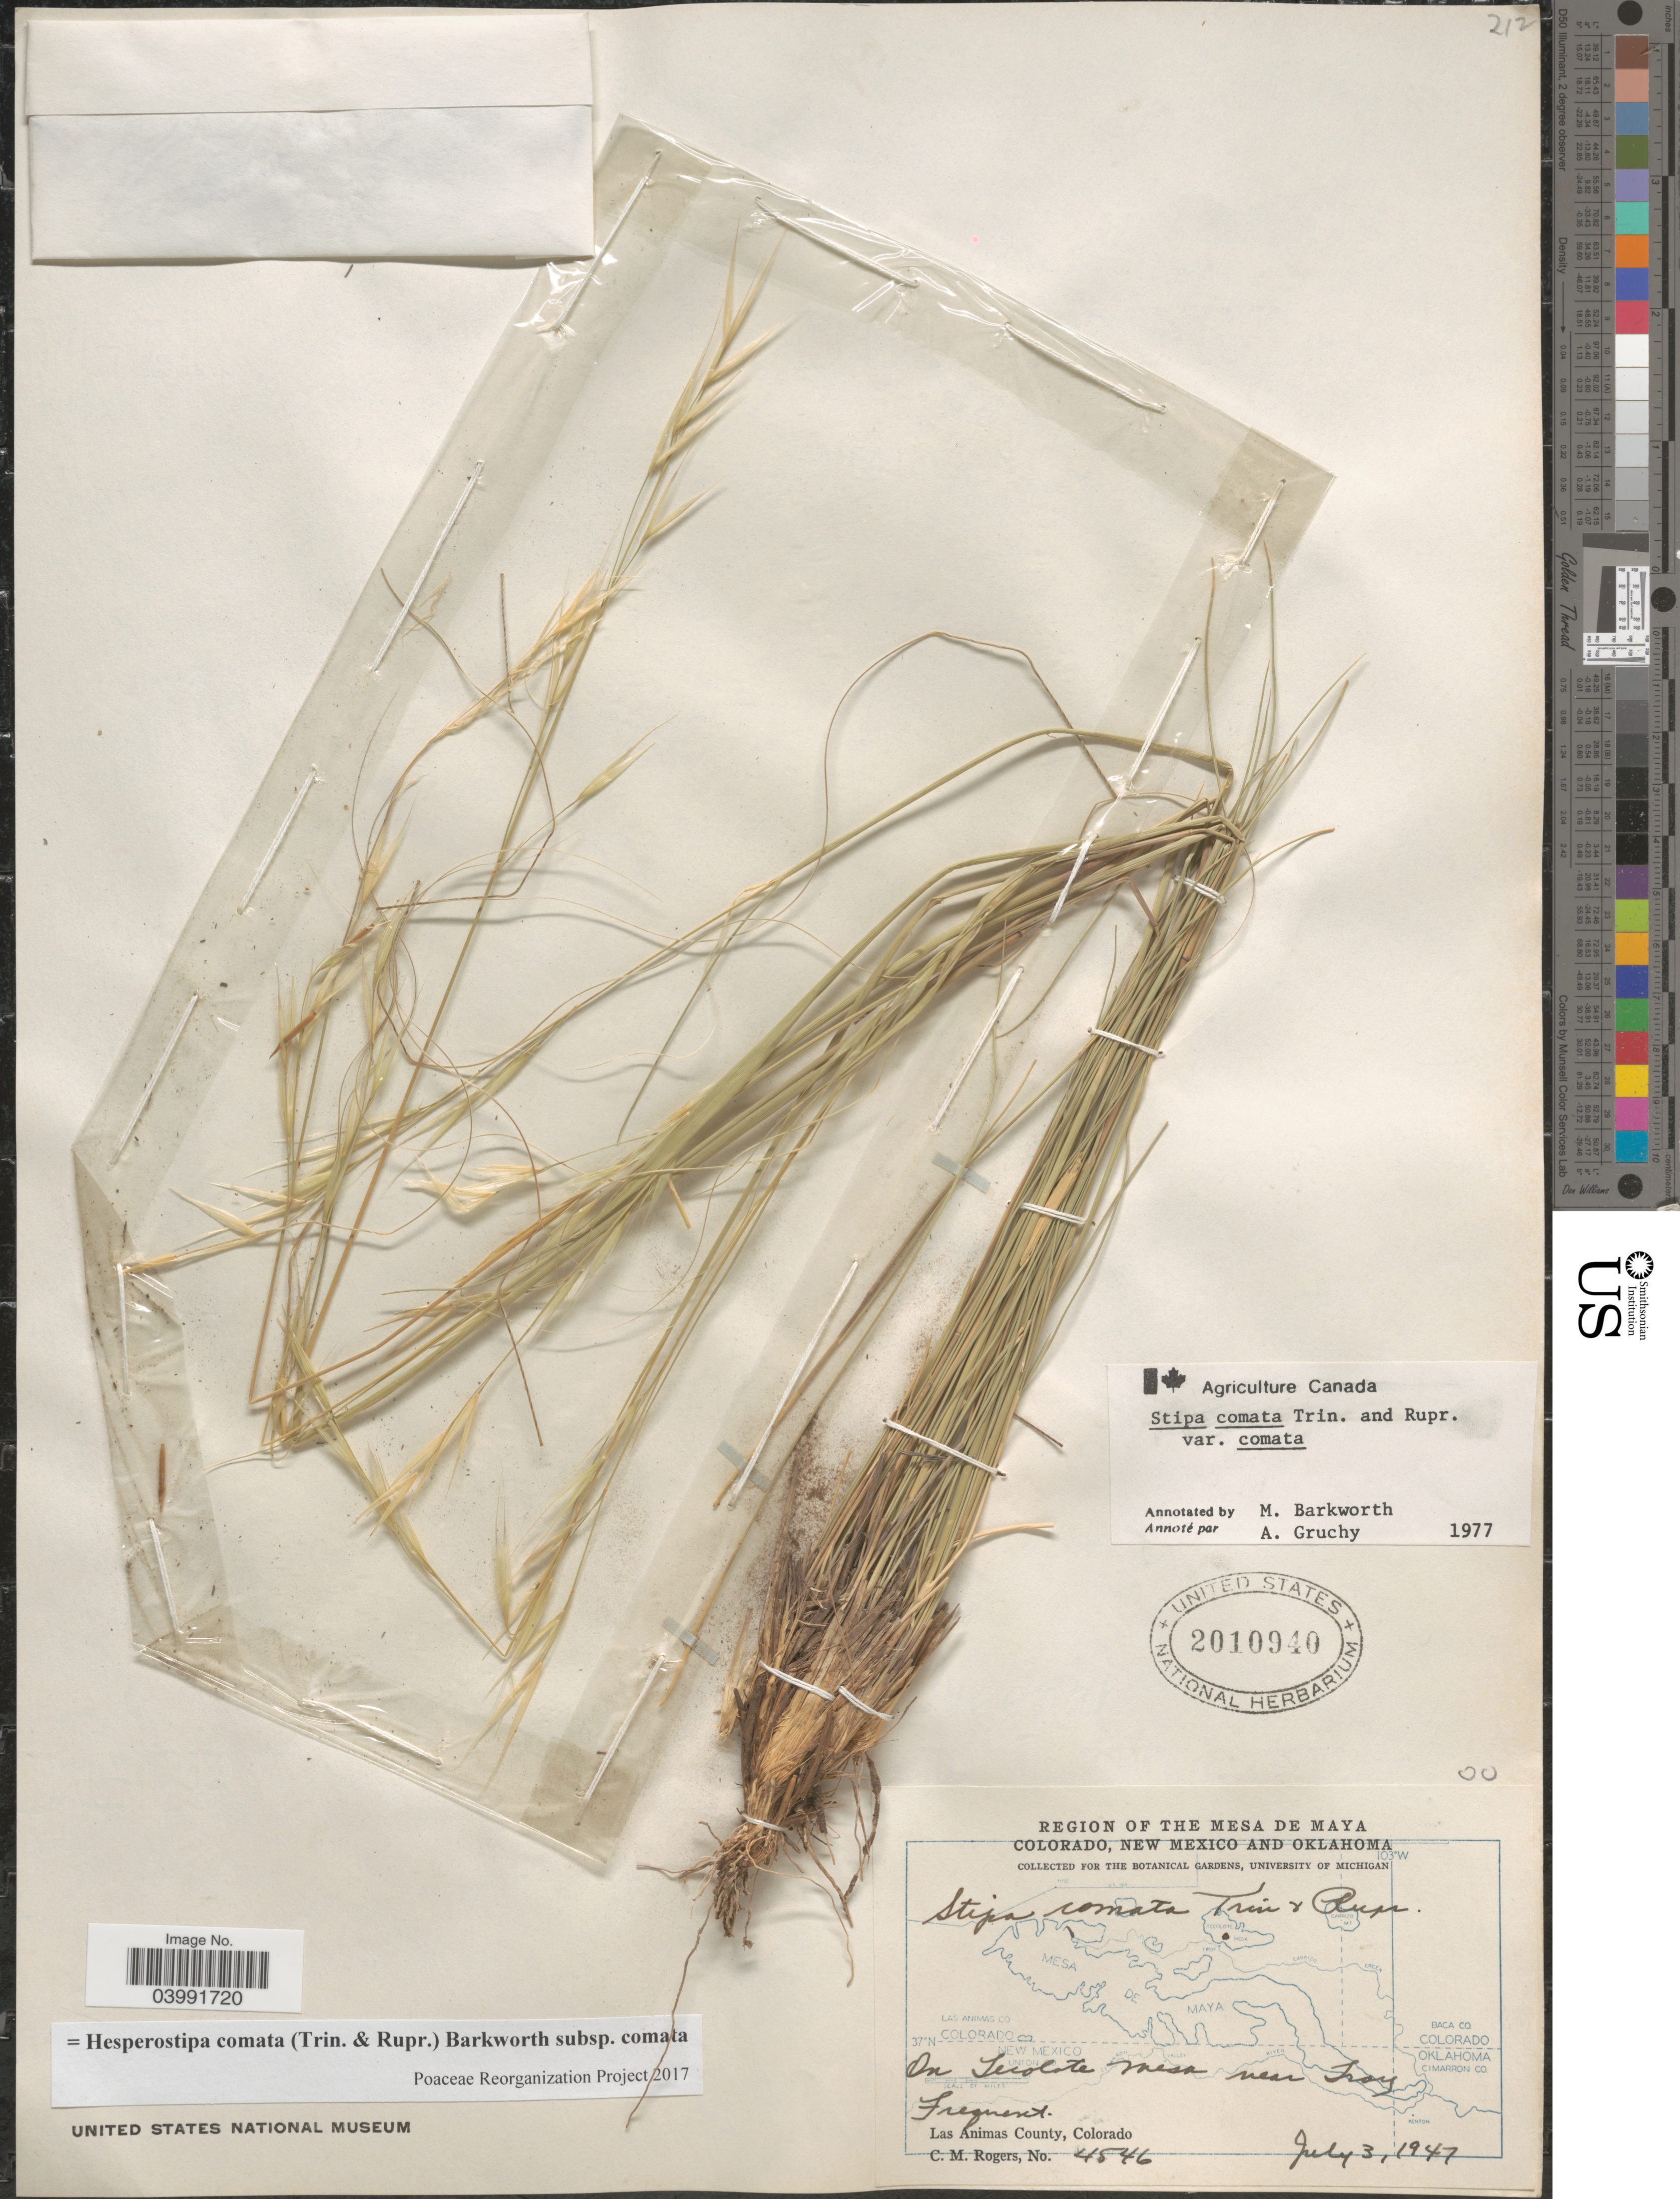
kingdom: Plantae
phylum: Tracheophyta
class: Liliopsida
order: Poales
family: Poaceae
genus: Hesperostipa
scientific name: Hesperostipa comata subsp. comata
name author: (Trin. & Rupr.) Barkworth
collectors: C. M. Rogers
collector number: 4546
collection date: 1947-07-03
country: United States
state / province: Colorado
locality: Region of the Mesa de Maya Colorado. On Tecolote Mesa near Troy Frequent. Las Animas County.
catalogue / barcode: US 2010940